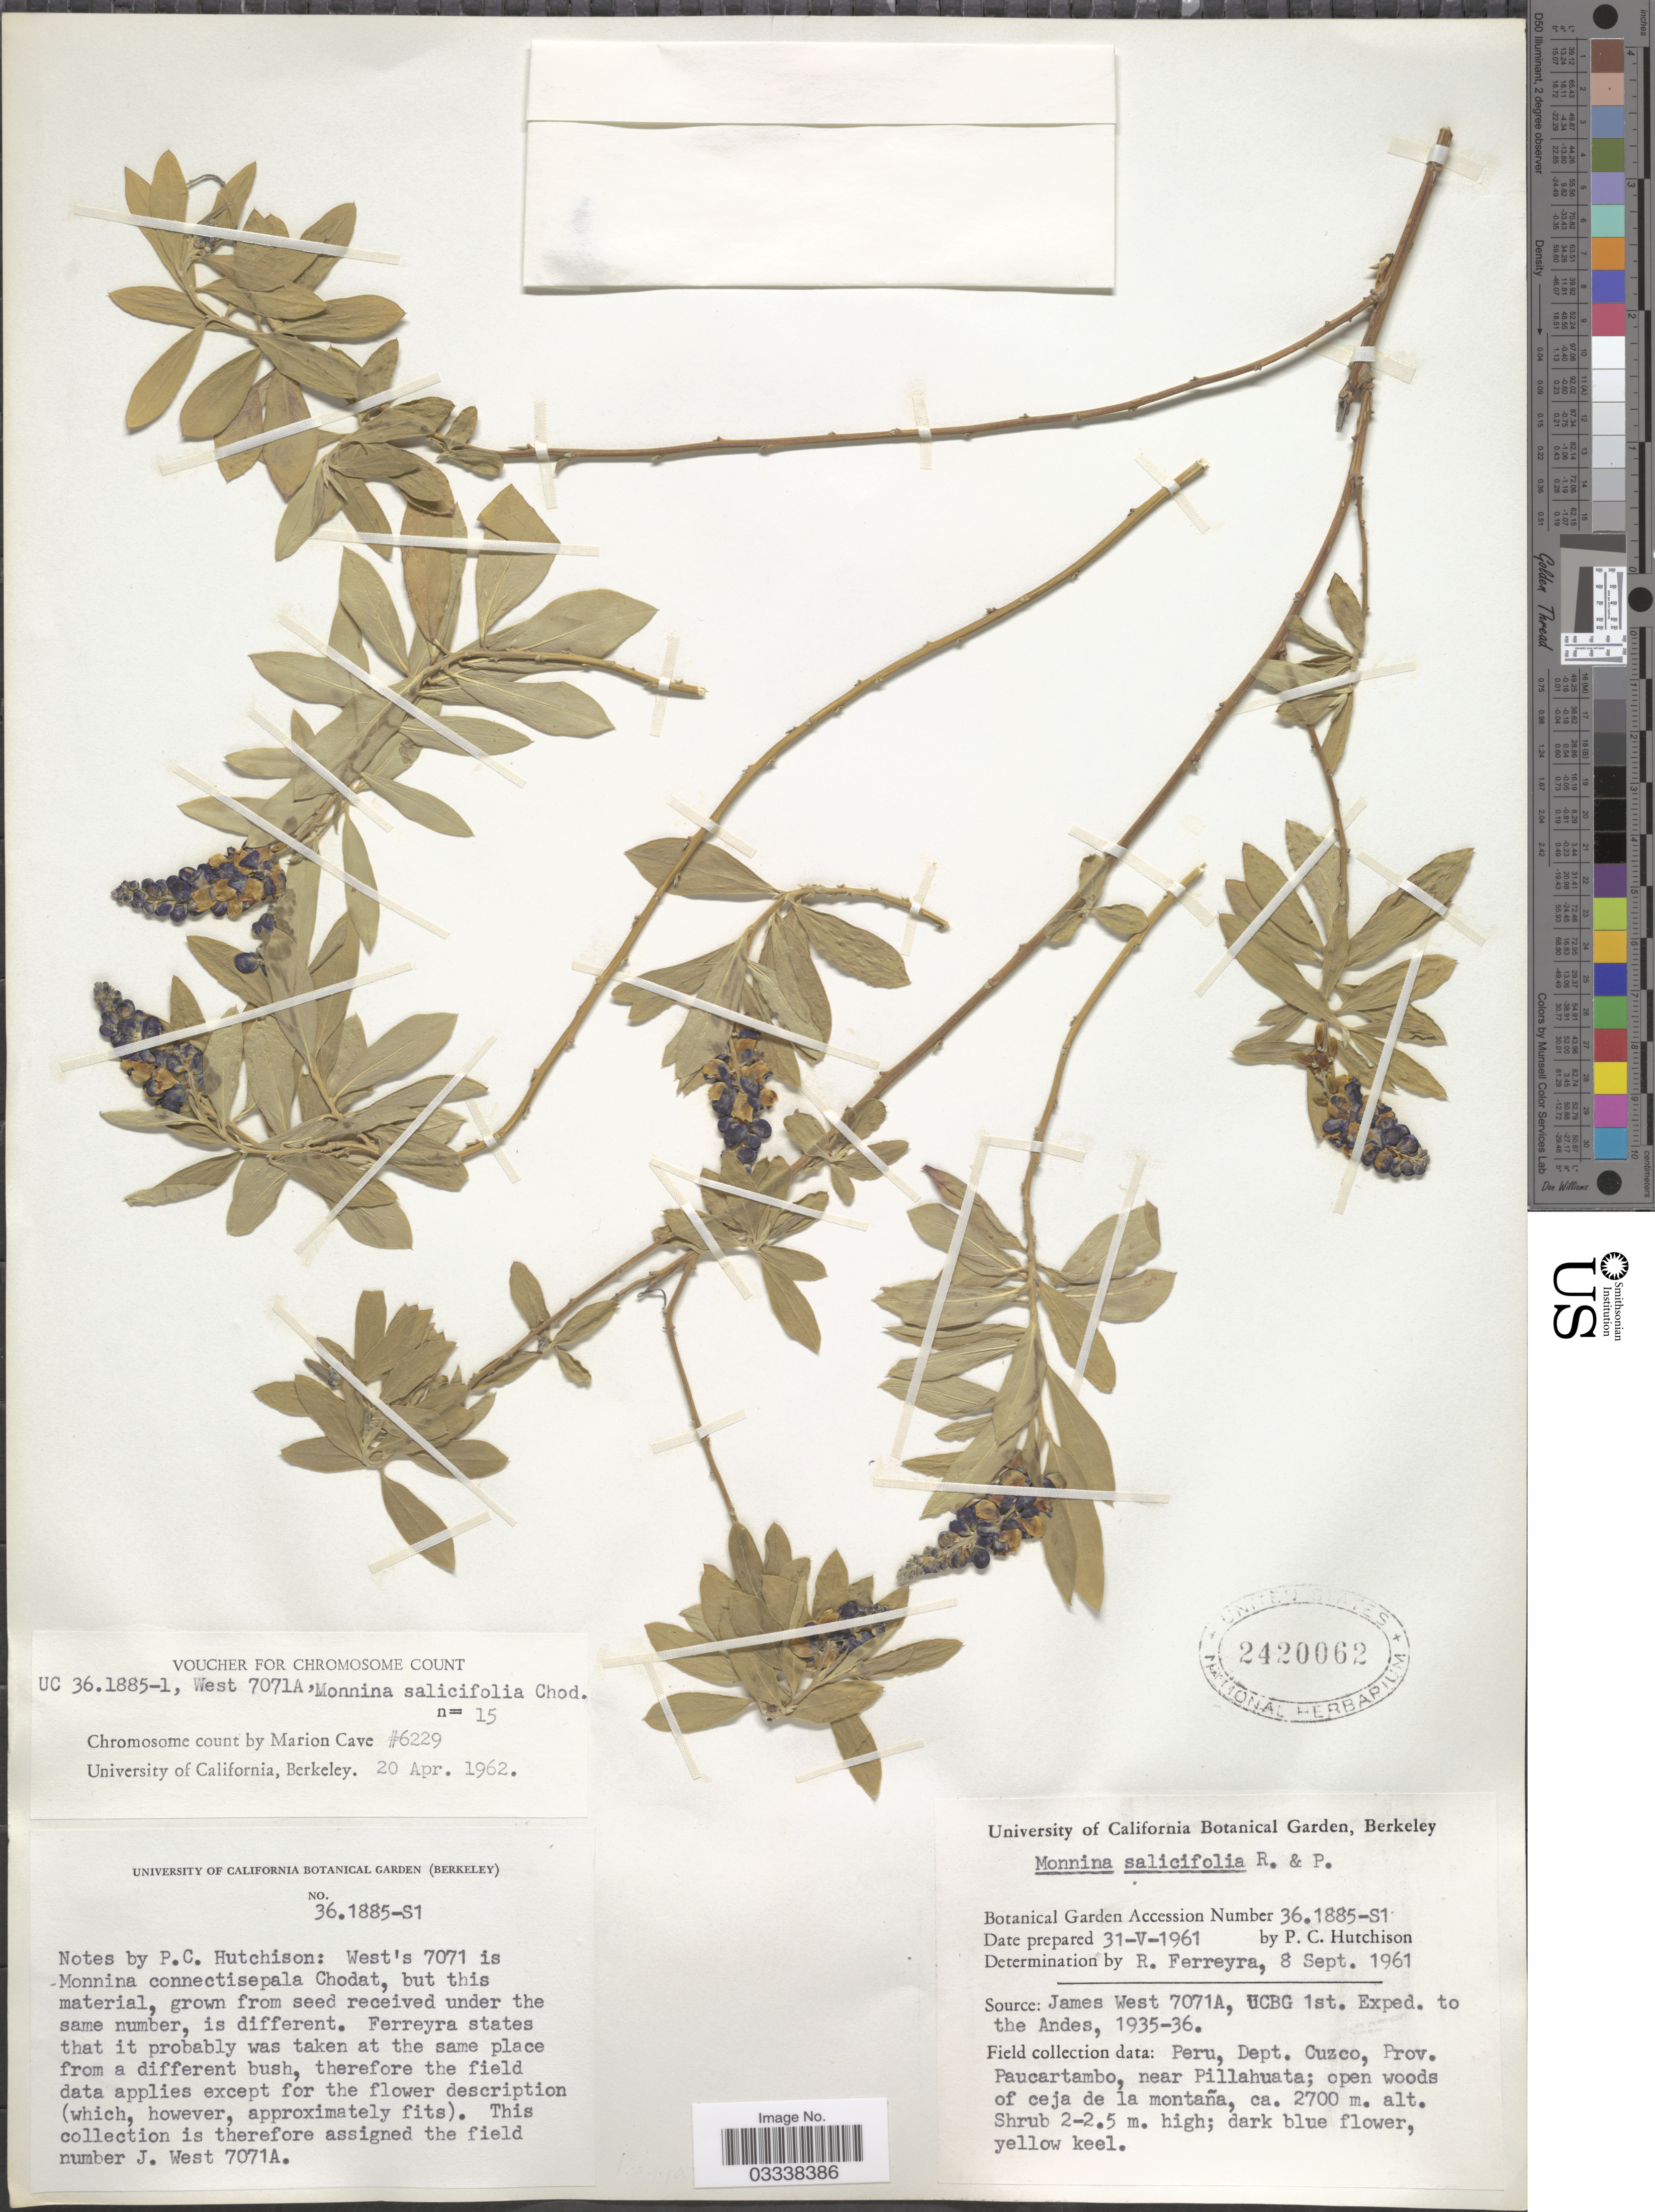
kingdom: Plantae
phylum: Tracheophyta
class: Magnoliopsida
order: Fabales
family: Polygalaceae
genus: Monnina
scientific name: Monnina salicifolia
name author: Ruiz & Pav.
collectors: P. C. Hutchison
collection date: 1961-05-31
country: United States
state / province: California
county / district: Alameda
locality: University of California Botanical Garden, Berkeley.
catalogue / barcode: US 2420062